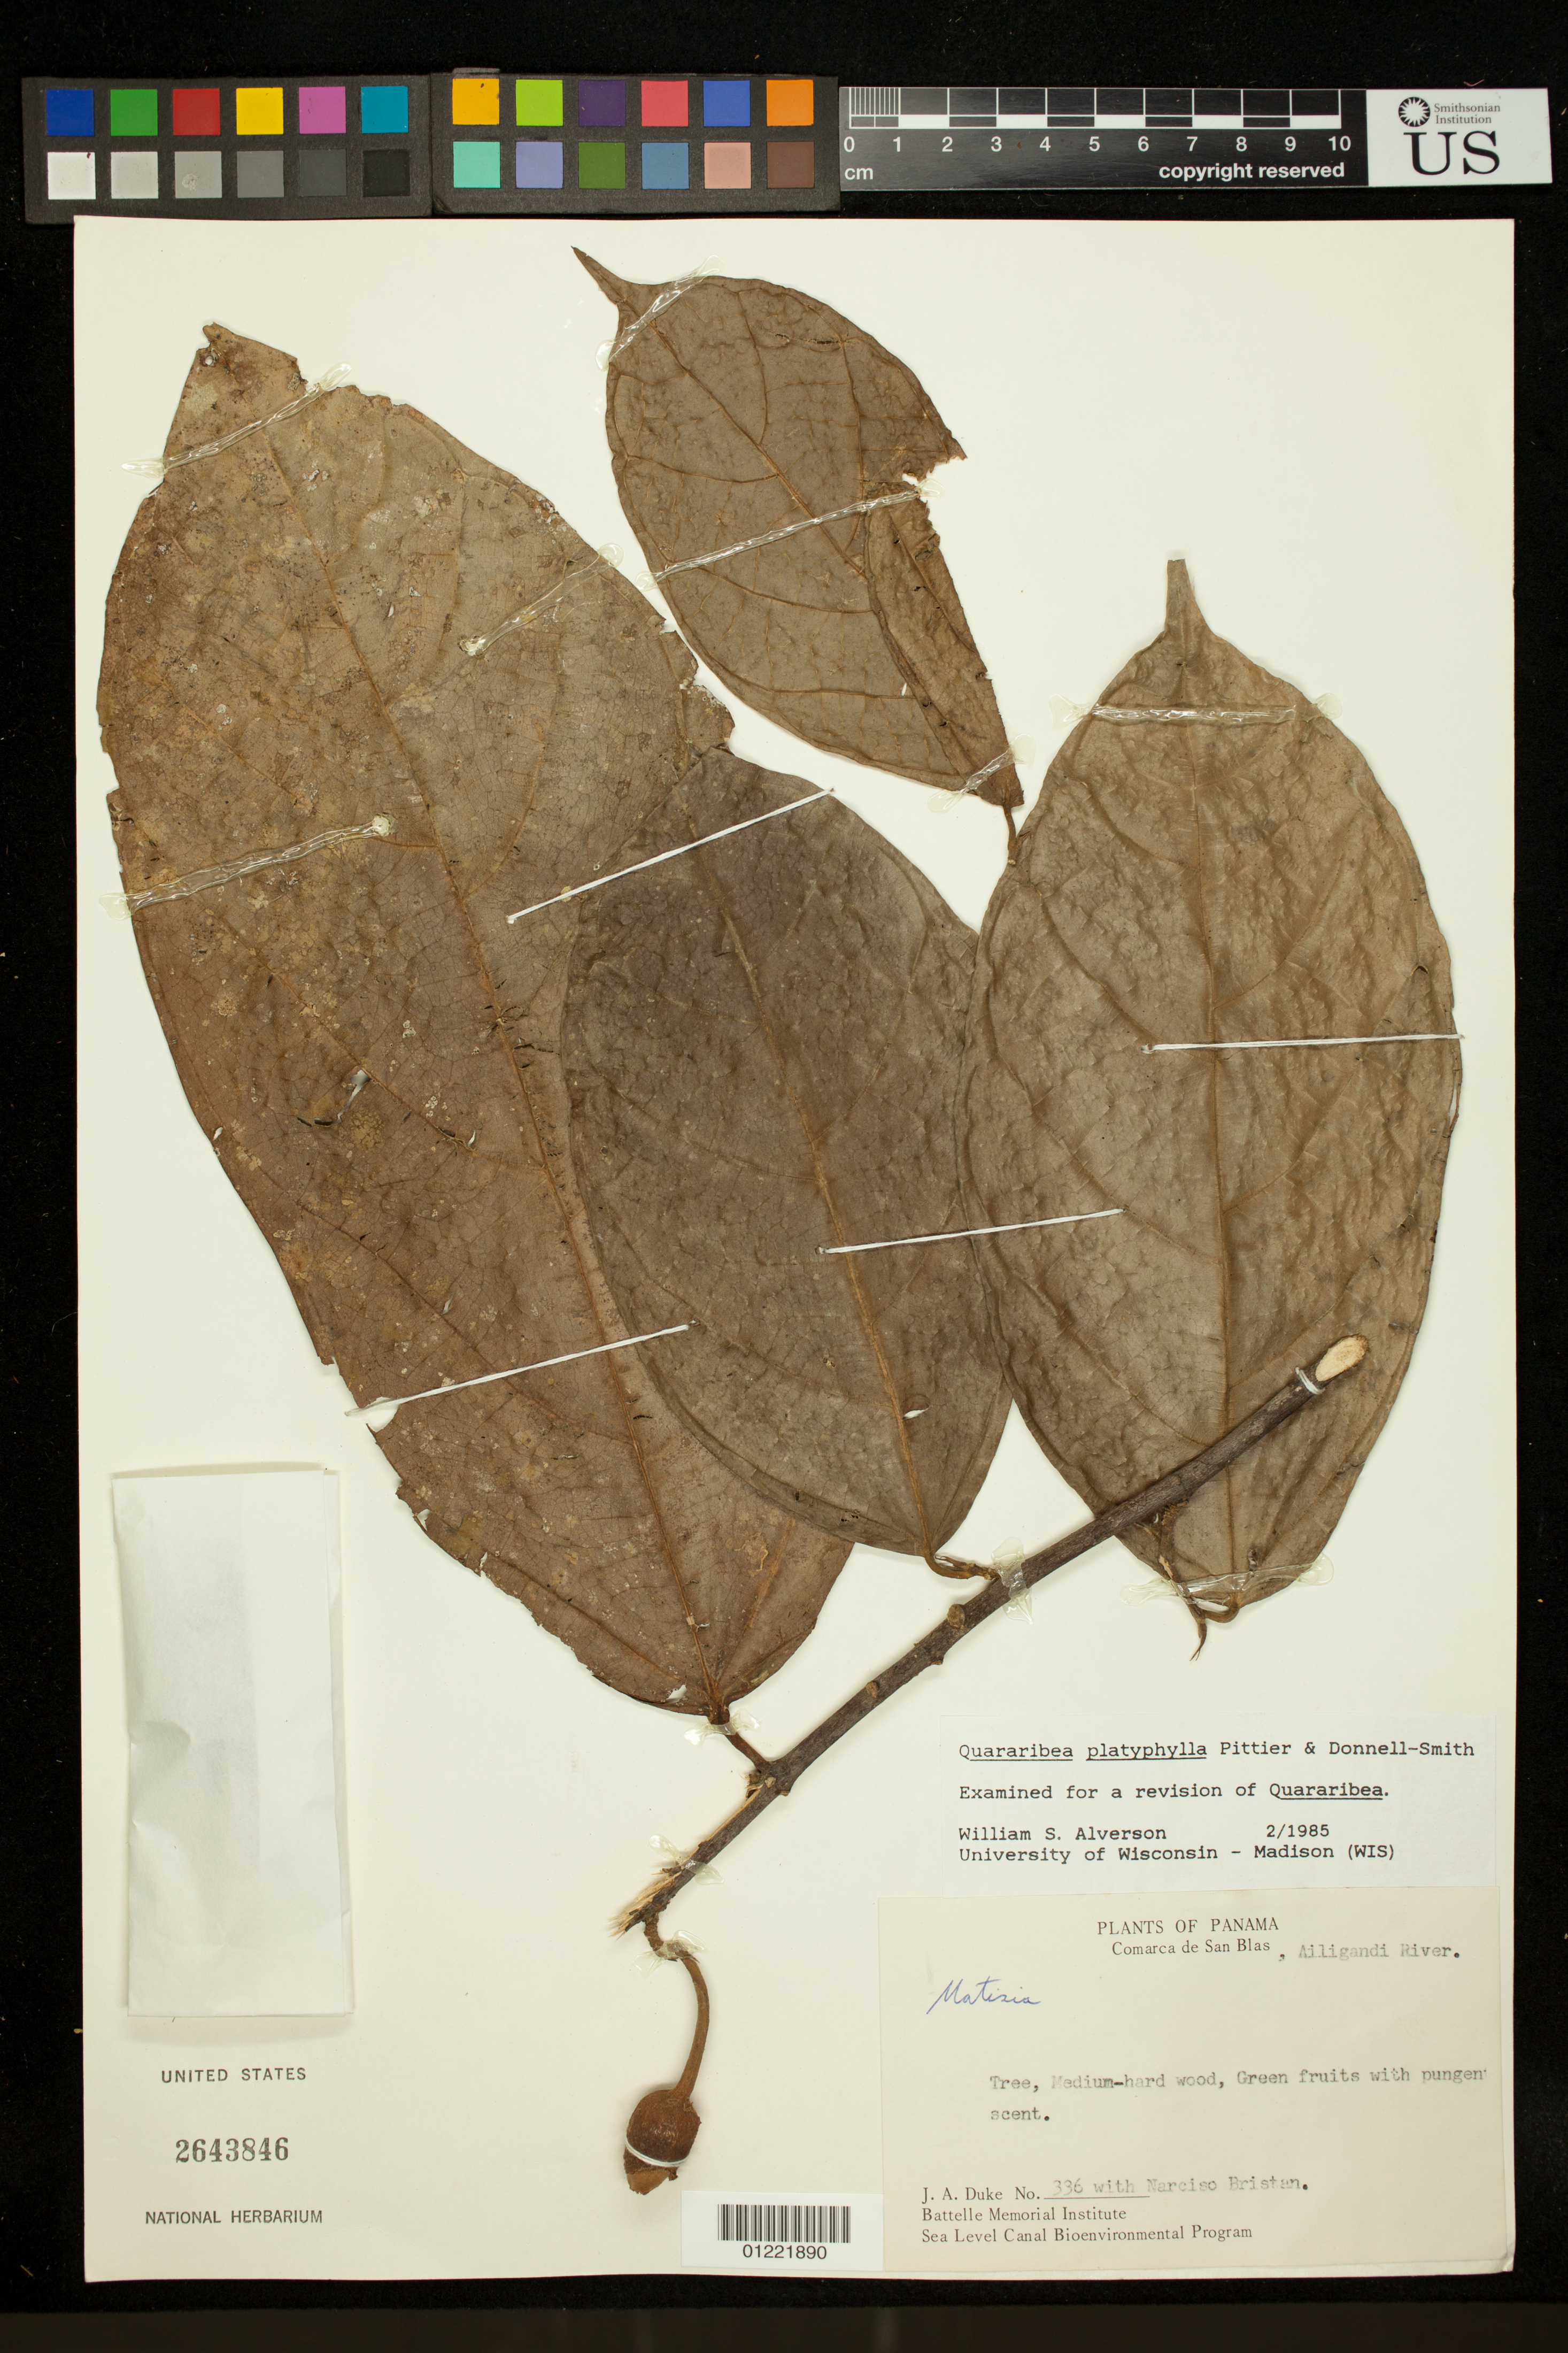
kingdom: Plantae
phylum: Tracheophyta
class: Magnoliopsida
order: Malvales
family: Malvaceae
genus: Quararibea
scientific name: Quararibea platyphylla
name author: Pittier & Donn. Sm.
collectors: J. A. Duke & N. Bristan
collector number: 336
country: Panama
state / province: Kuna Yala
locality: Comarca de San Blas. Ailigandi River.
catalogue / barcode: US 2643846